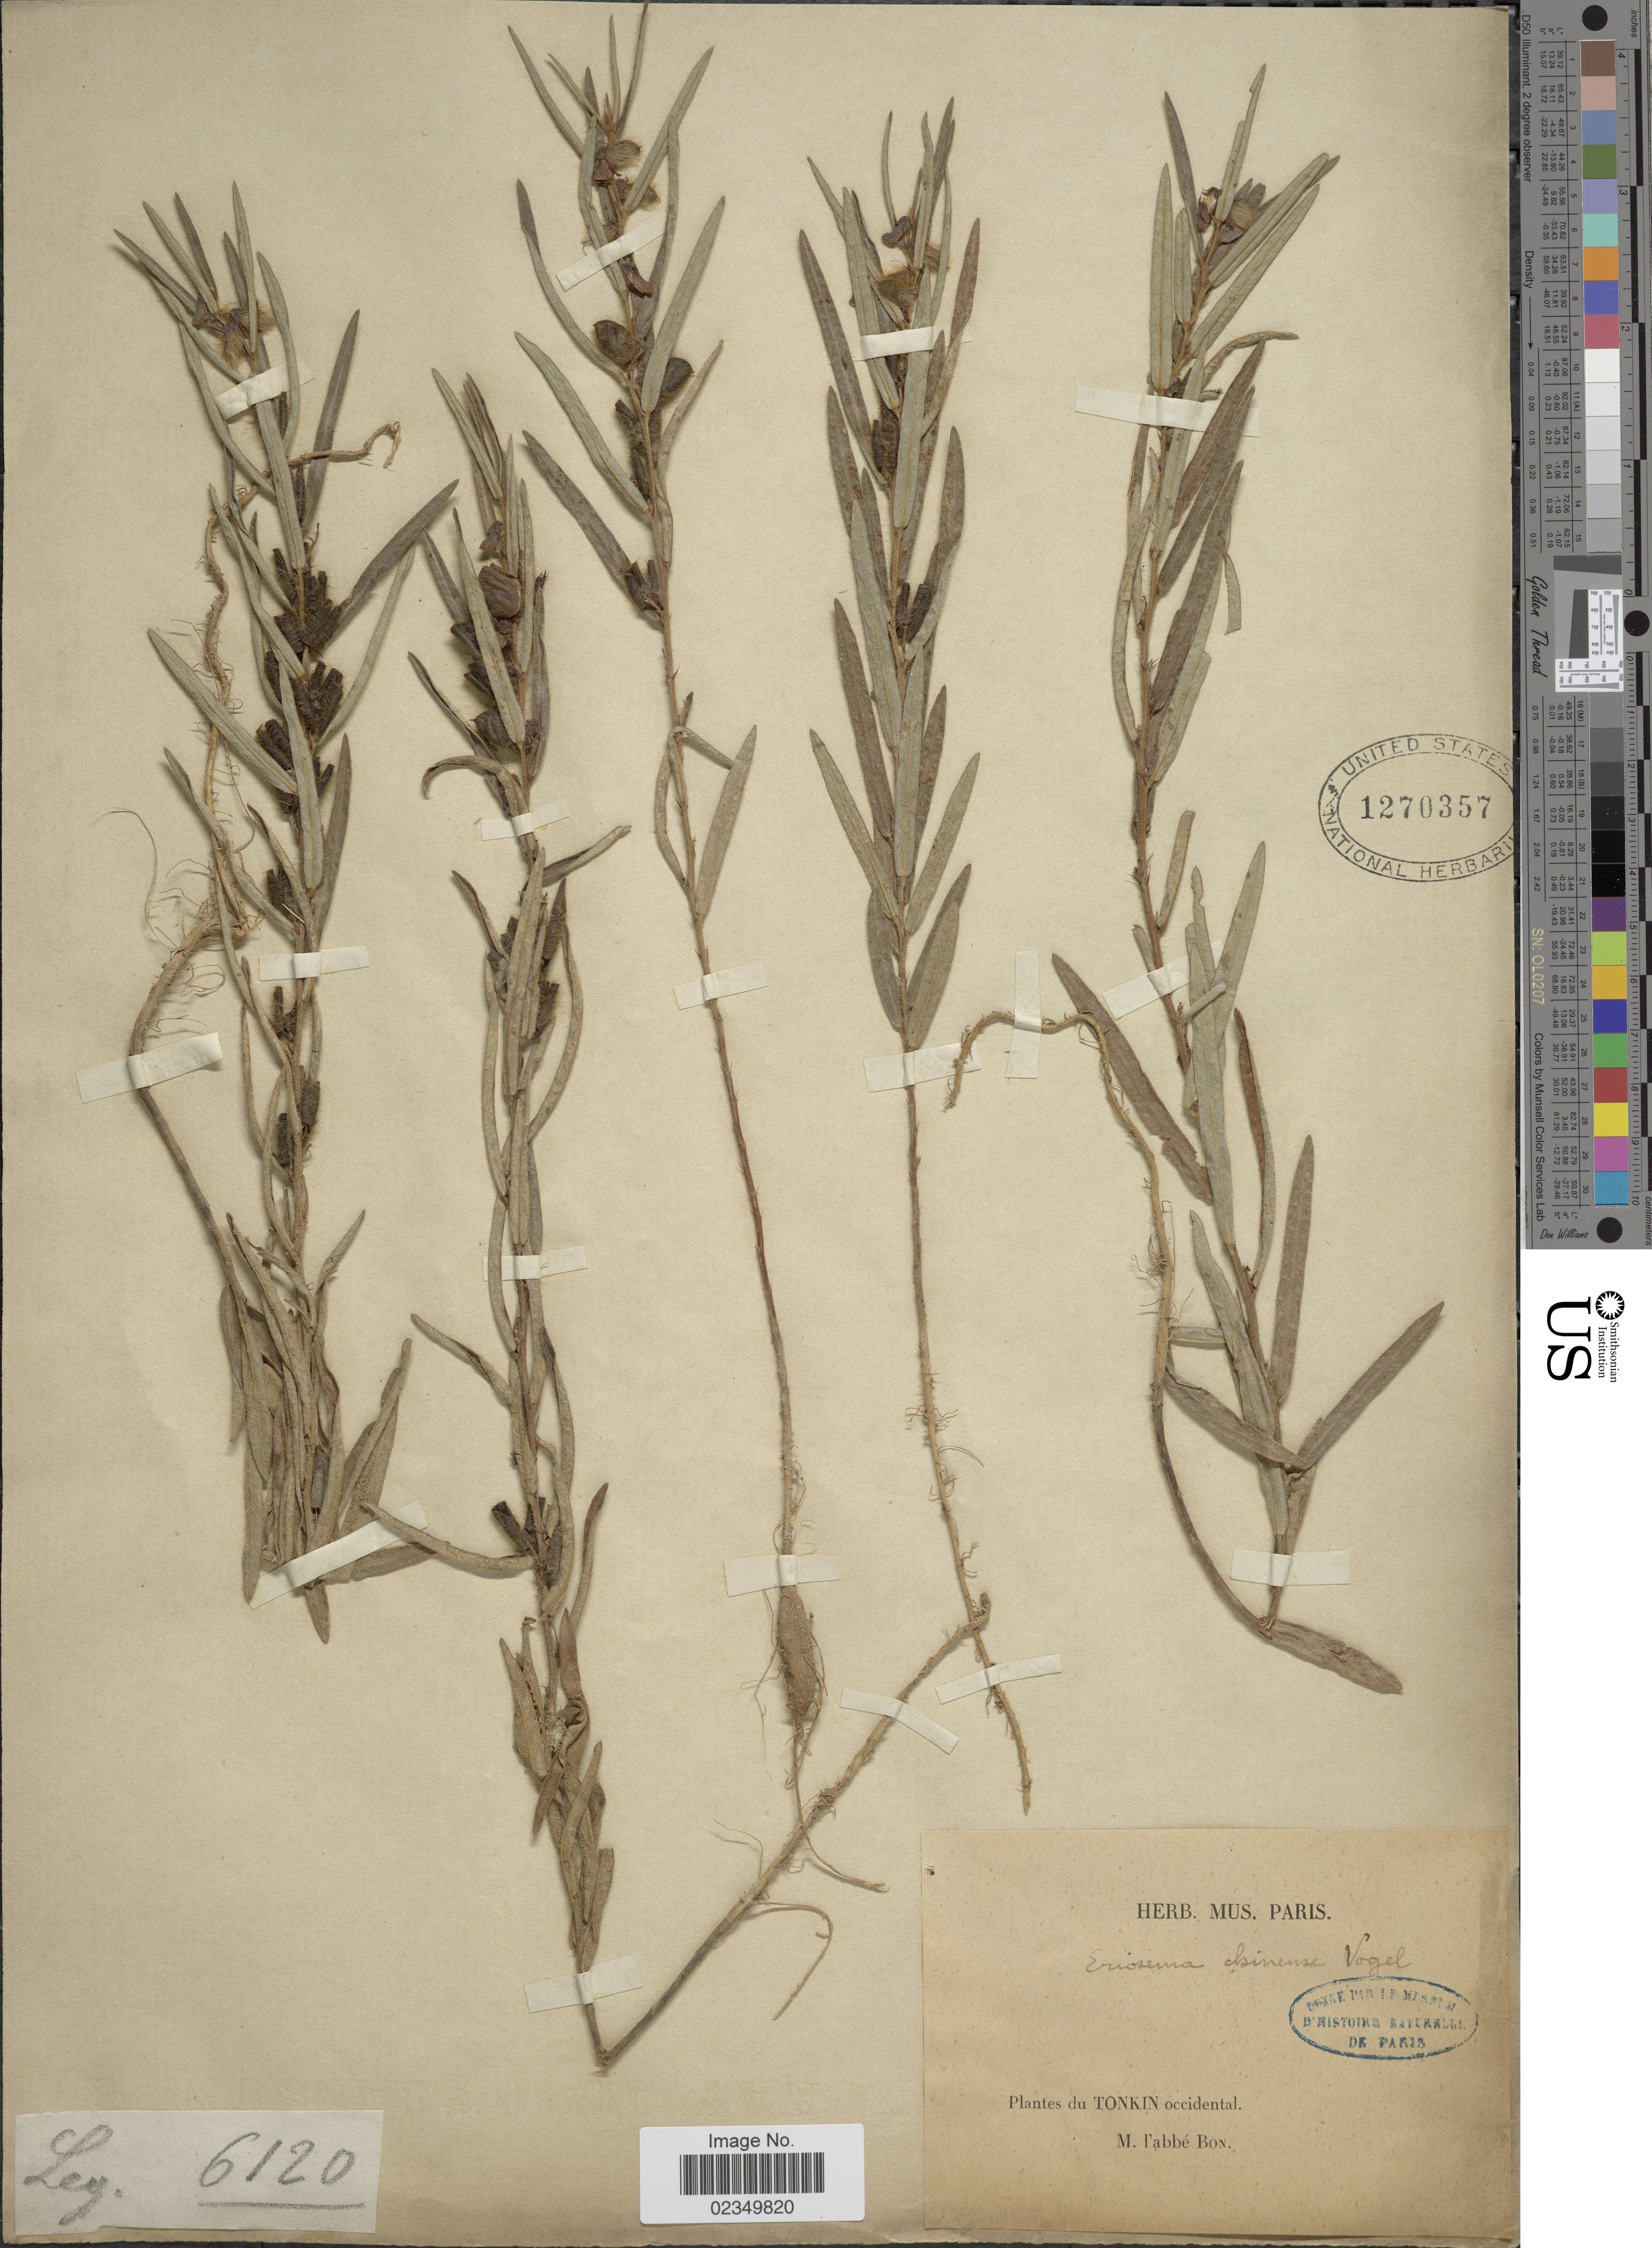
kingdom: Plantae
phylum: Tracheophyta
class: Magnoliopsida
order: Fabales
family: Fabaceae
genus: Eriosema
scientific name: Eriosema chinense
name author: Vogel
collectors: H. F. Bon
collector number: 6120?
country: Vietnam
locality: Tonkin occidental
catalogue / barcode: US 1270357